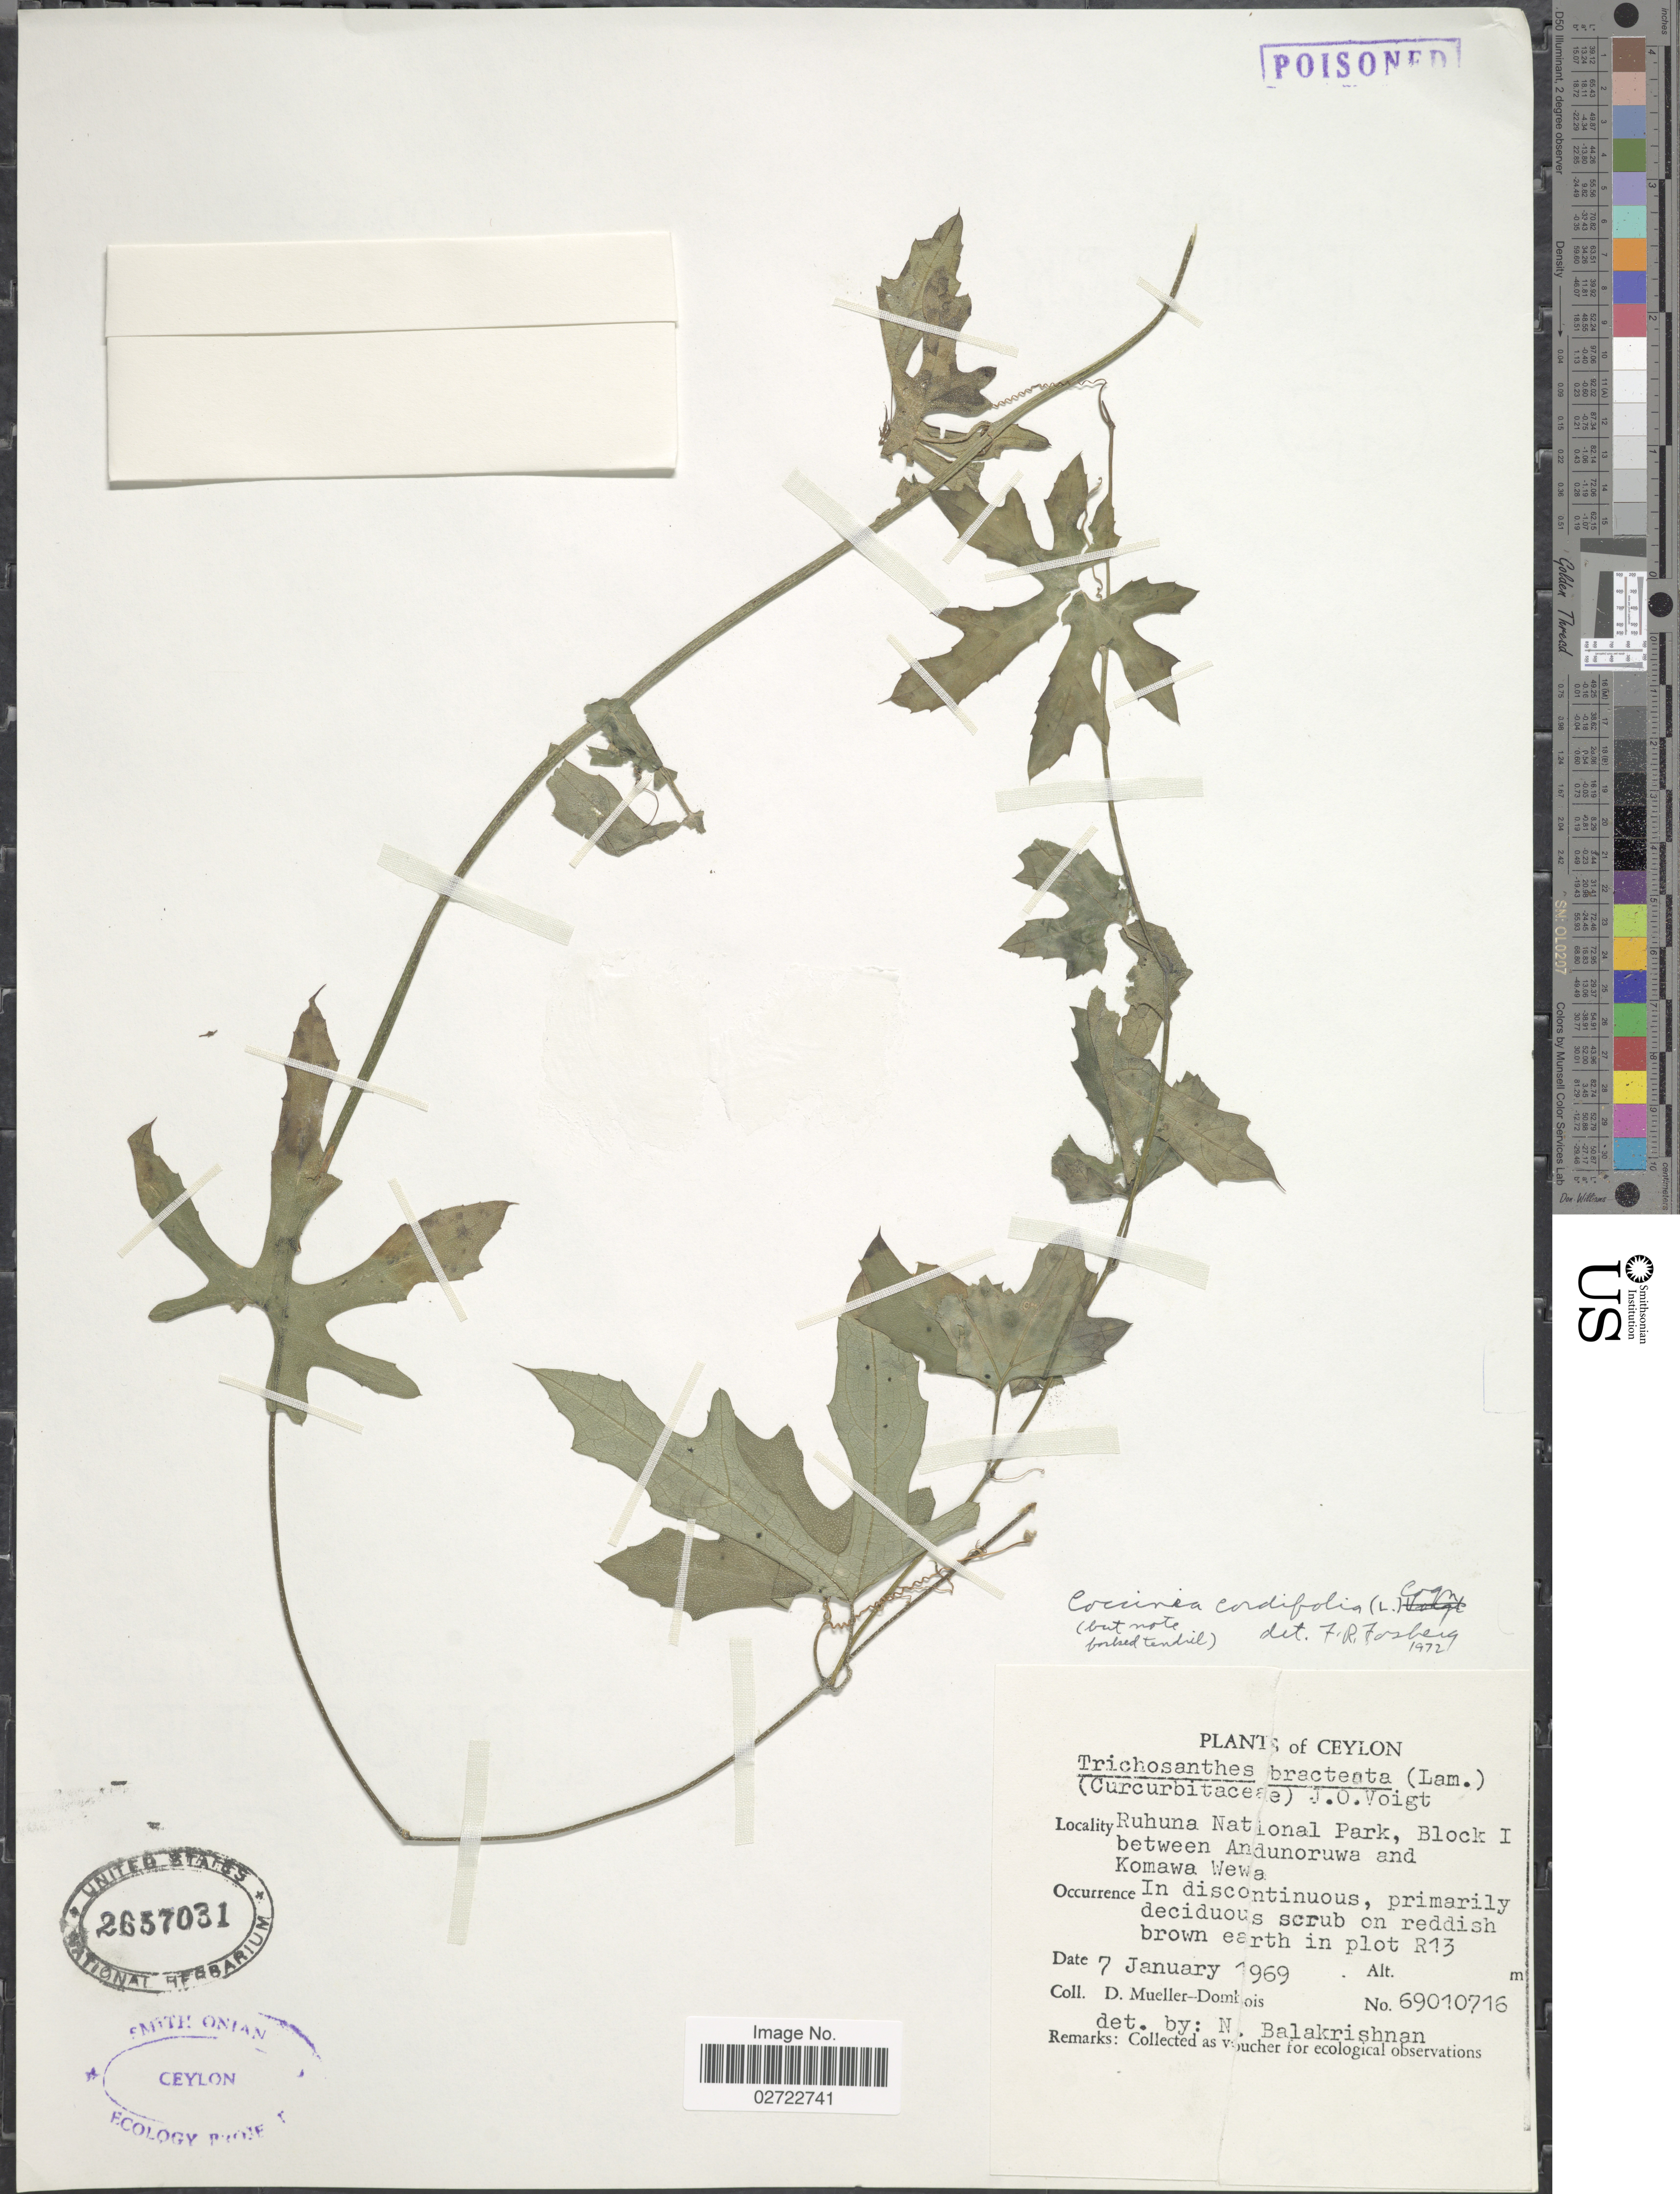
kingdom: Plantae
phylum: Tracheophyta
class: Magnoliopsida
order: Cucurbitales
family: Cucurbitaceae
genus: Coccinia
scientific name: Coccinia grandis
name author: (L.) Voigt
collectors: D. Mueller-Dombois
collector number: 69010716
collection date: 1969-01-07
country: Sri Lanka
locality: Ceylon, Ruhuna National Park, Block I between Andunoruwa and Komawa Wewa, in plot R13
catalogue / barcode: US 2657031